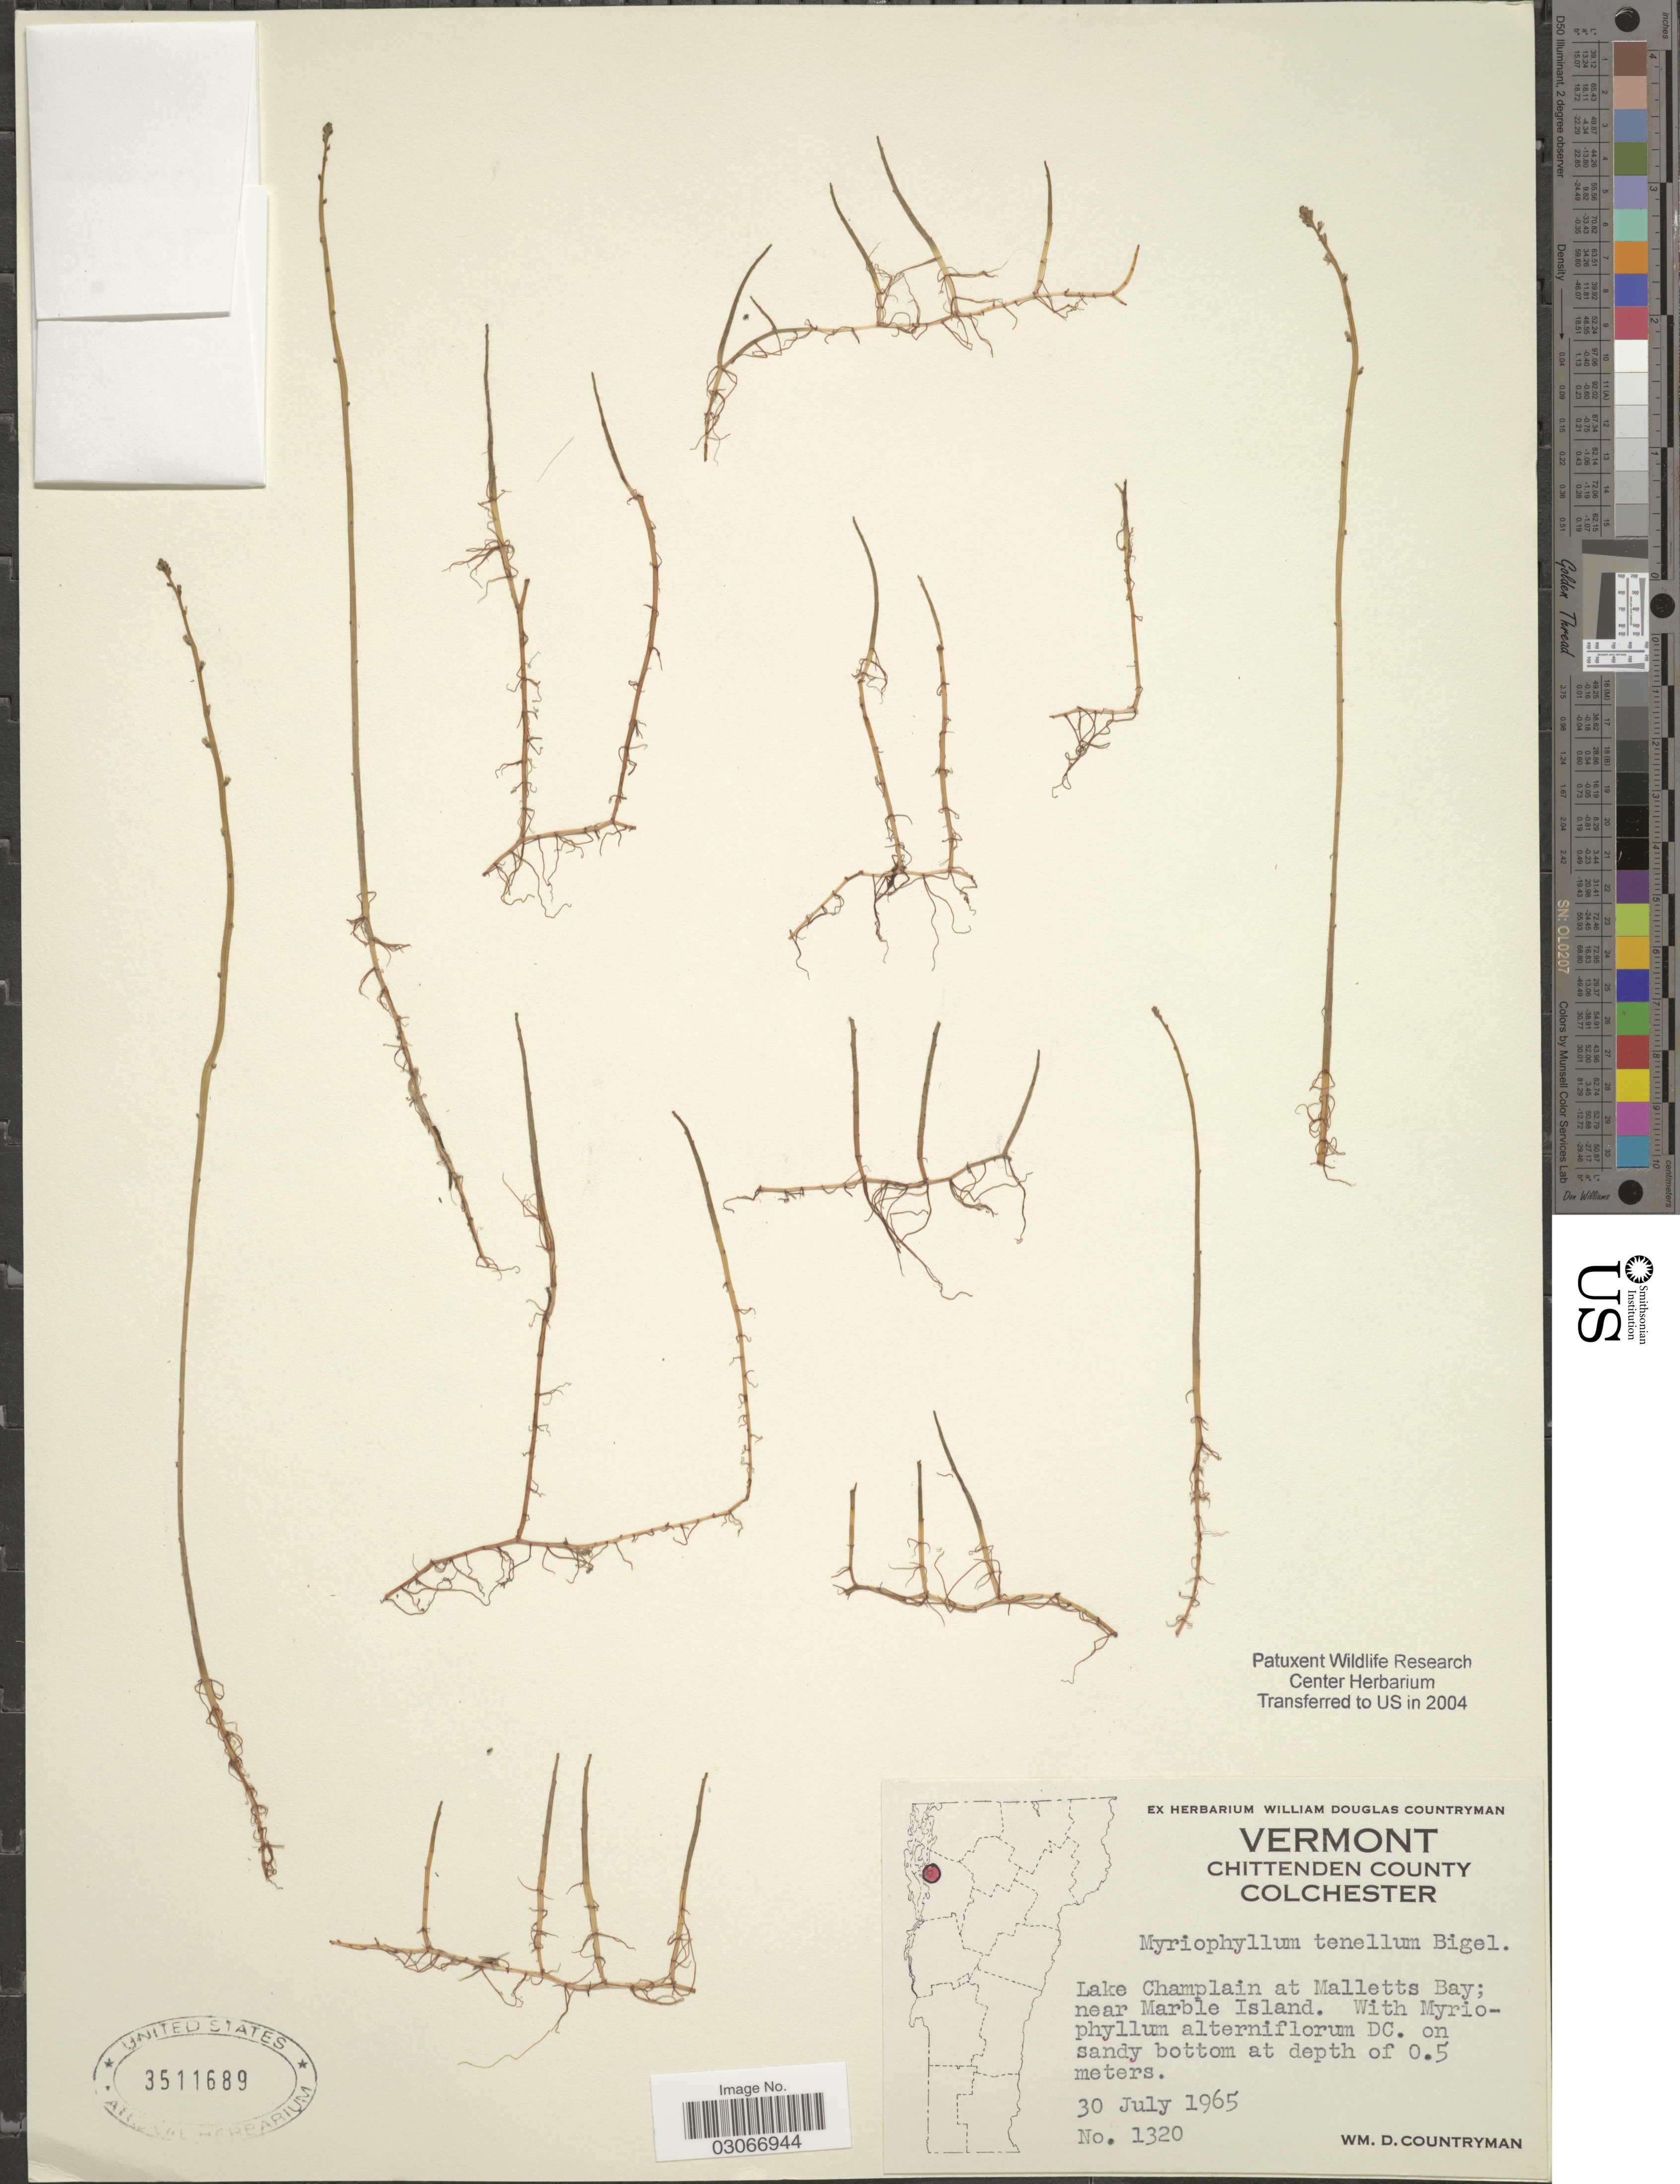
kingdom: Plantae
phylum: Tracheophyta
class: Magnoliopsida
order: Saxifragales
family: Haloragaceae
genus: Myriophyllum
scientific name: Myriophyllum tenellum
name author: Bigelow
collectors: W. Countryman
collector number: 1320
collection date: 1965-07-30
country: United States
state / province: Vermont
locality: Chittenden County. Colchester. Lake Champlain at Malletts Bay; near Marble Island.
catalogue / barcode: US 3511689